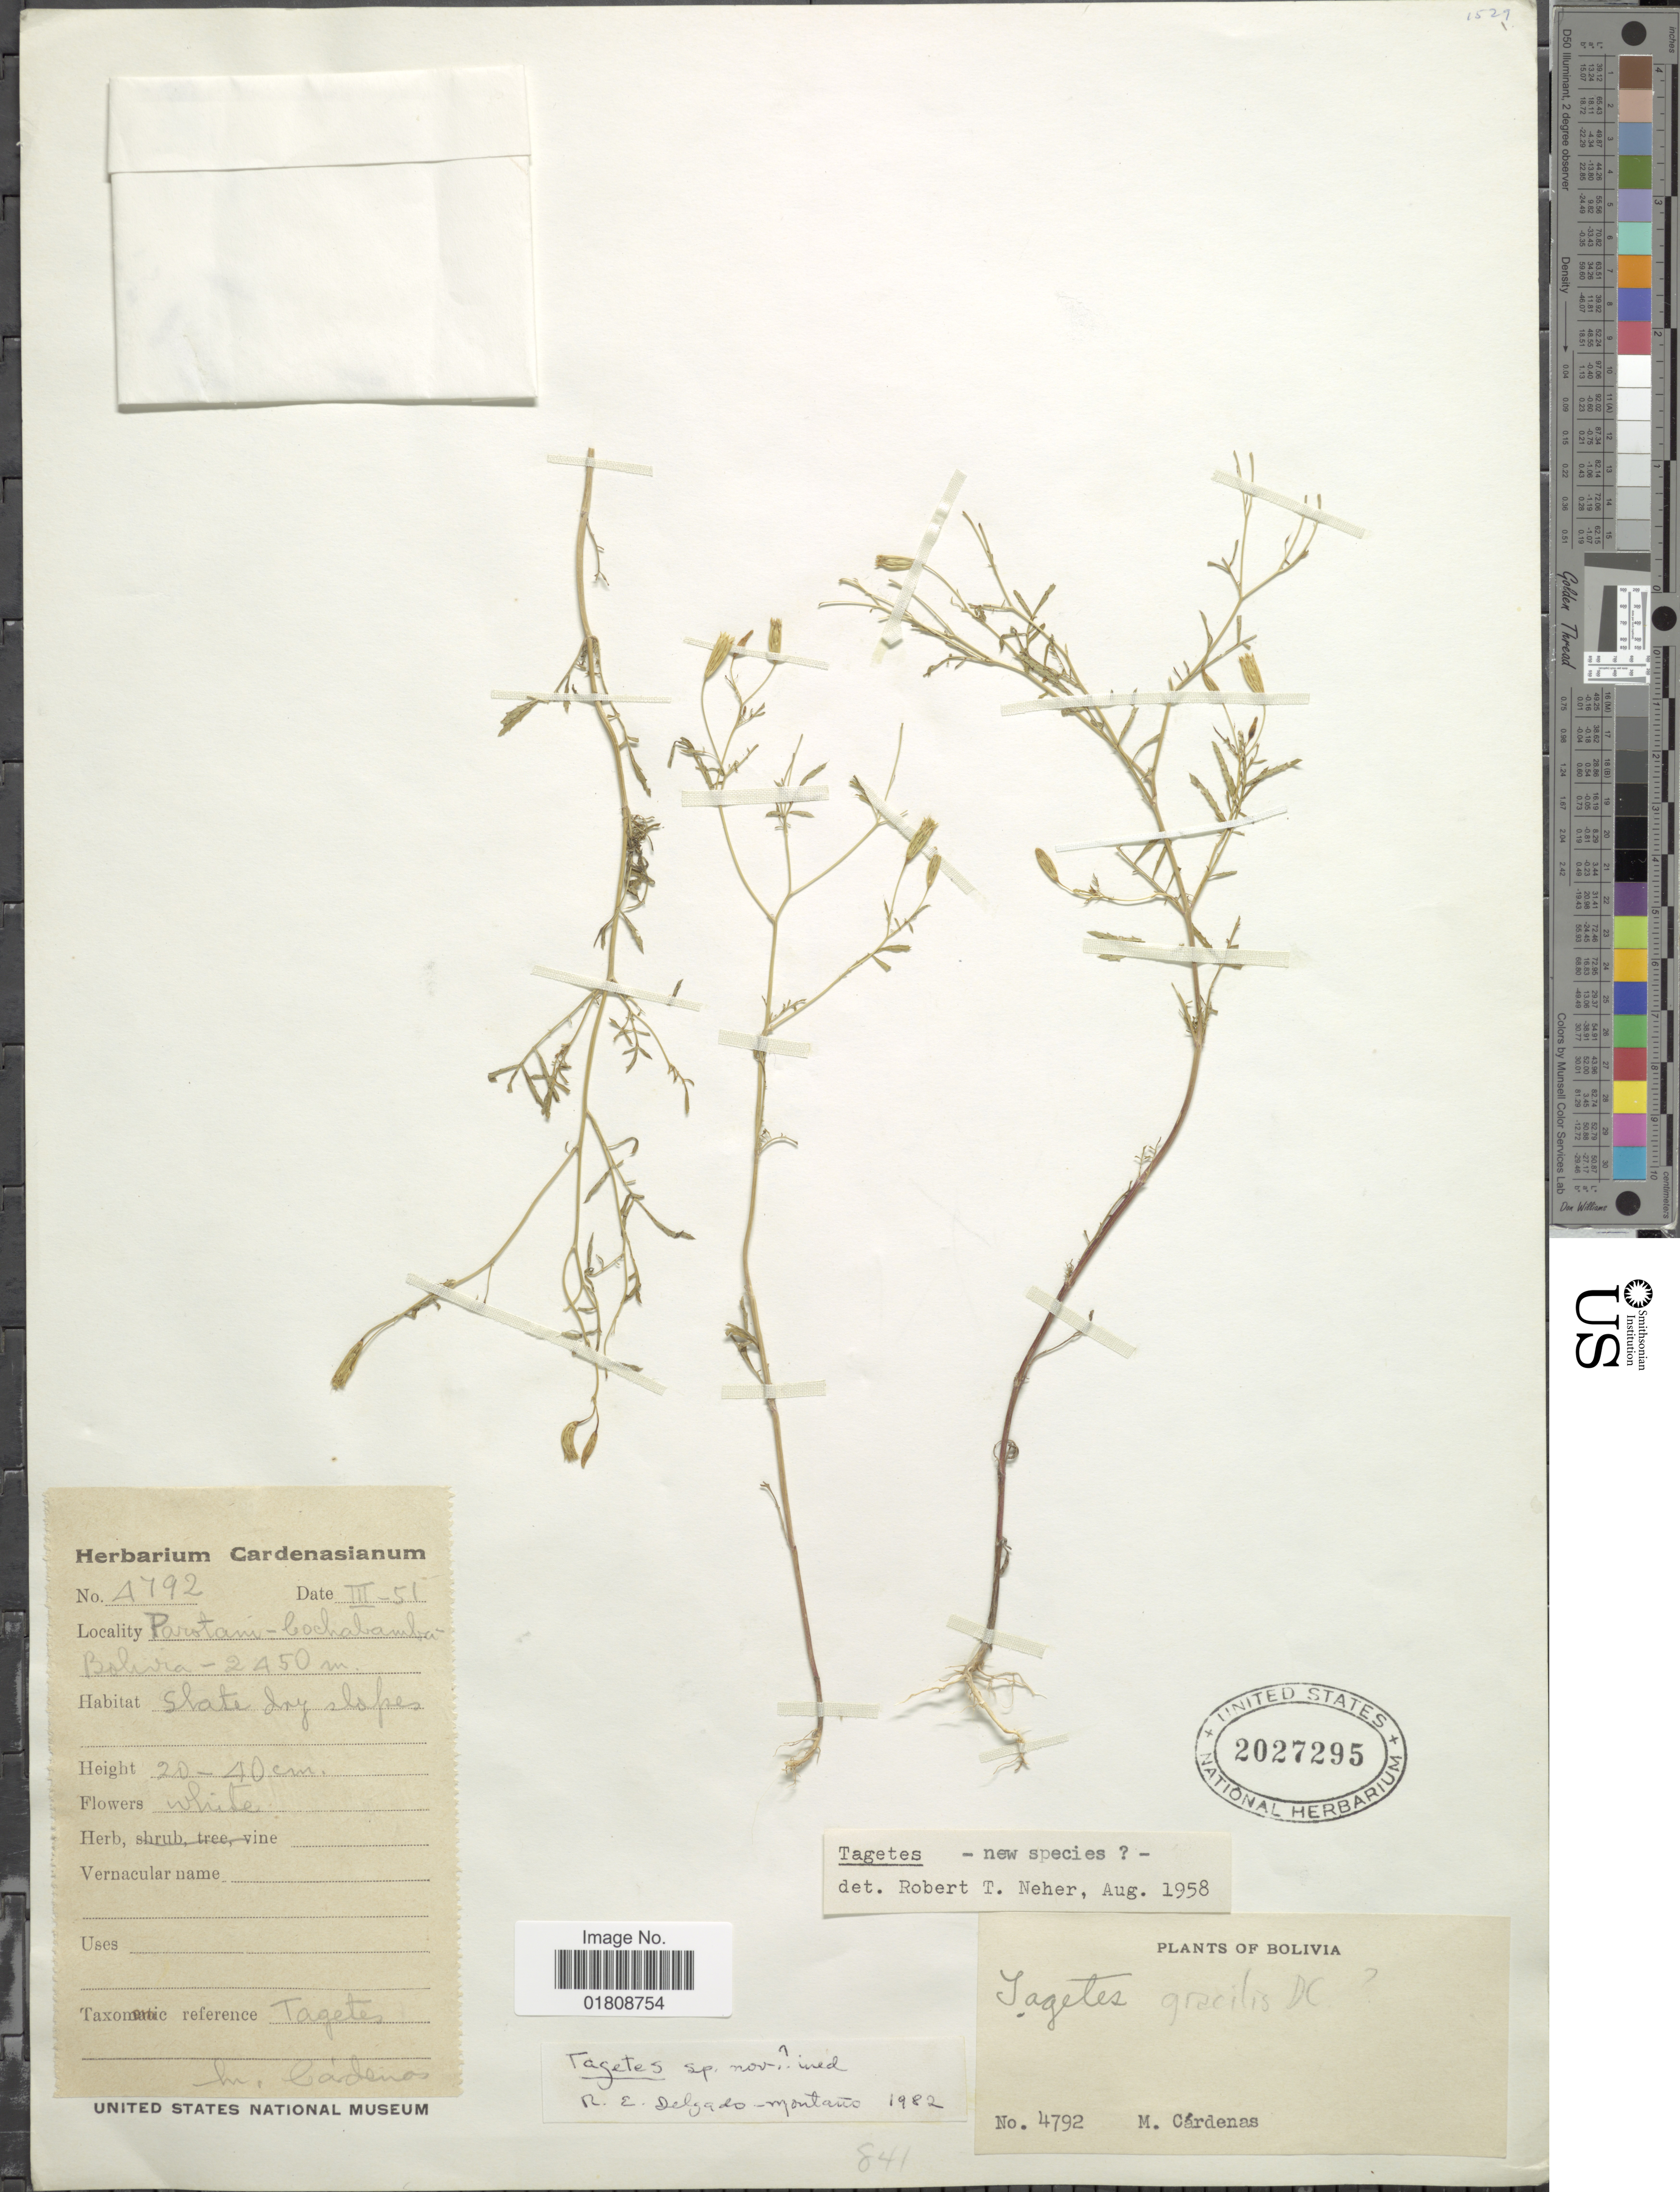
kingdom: Plantae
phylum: Tracheophyta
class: Magnoliopsida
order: Asterales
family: Asteraceae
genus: Tagetes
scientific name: Tagetes iltisiana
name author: H. Rob.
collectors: M. Cárdenas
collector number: A792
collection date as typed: Transcribed d/m/y: /3/51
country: Bolivia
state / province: Cochabamba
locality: Parotani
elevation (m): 2450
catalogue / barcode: US 2027295